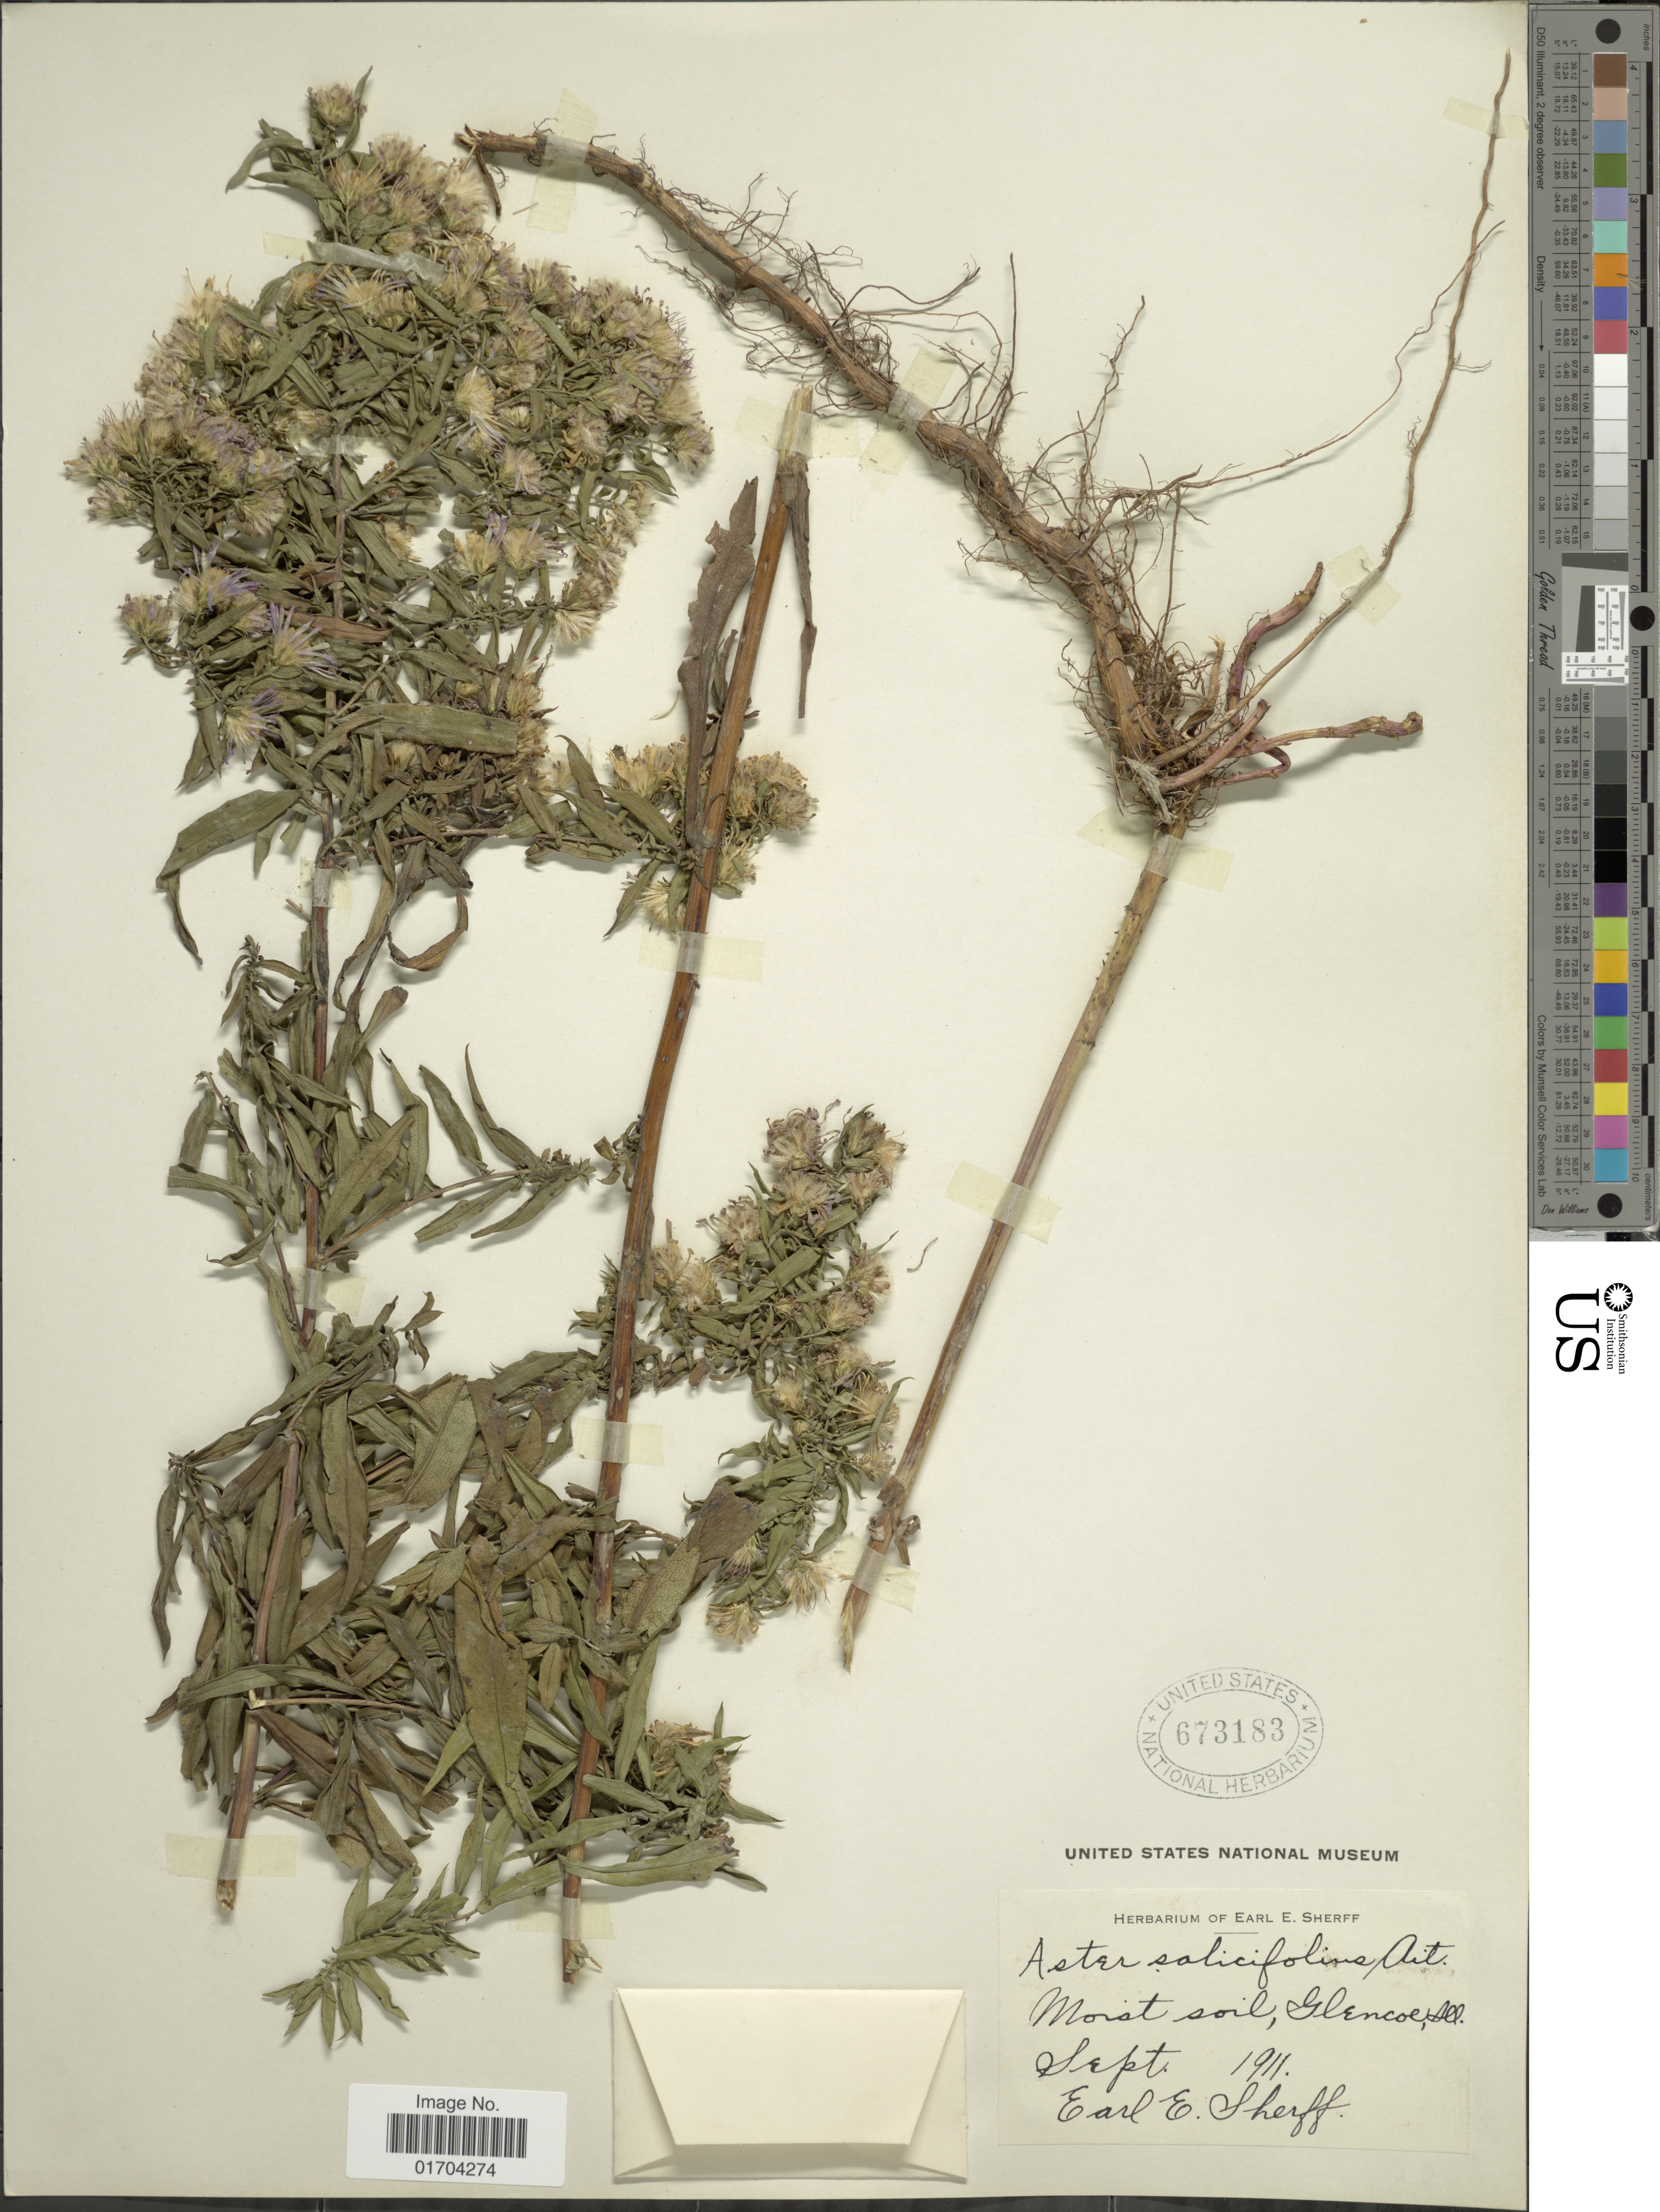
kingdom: Plantae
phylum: Tracheophyta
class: Magnoliopsida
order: Asterales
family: Asteraceae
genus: Symphyotrichum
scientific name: Symphyotrichum sp.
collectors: E. E. Sherff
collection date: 1911-09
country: United States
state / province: Illinois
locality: Glencoe.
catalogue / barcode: US 673183